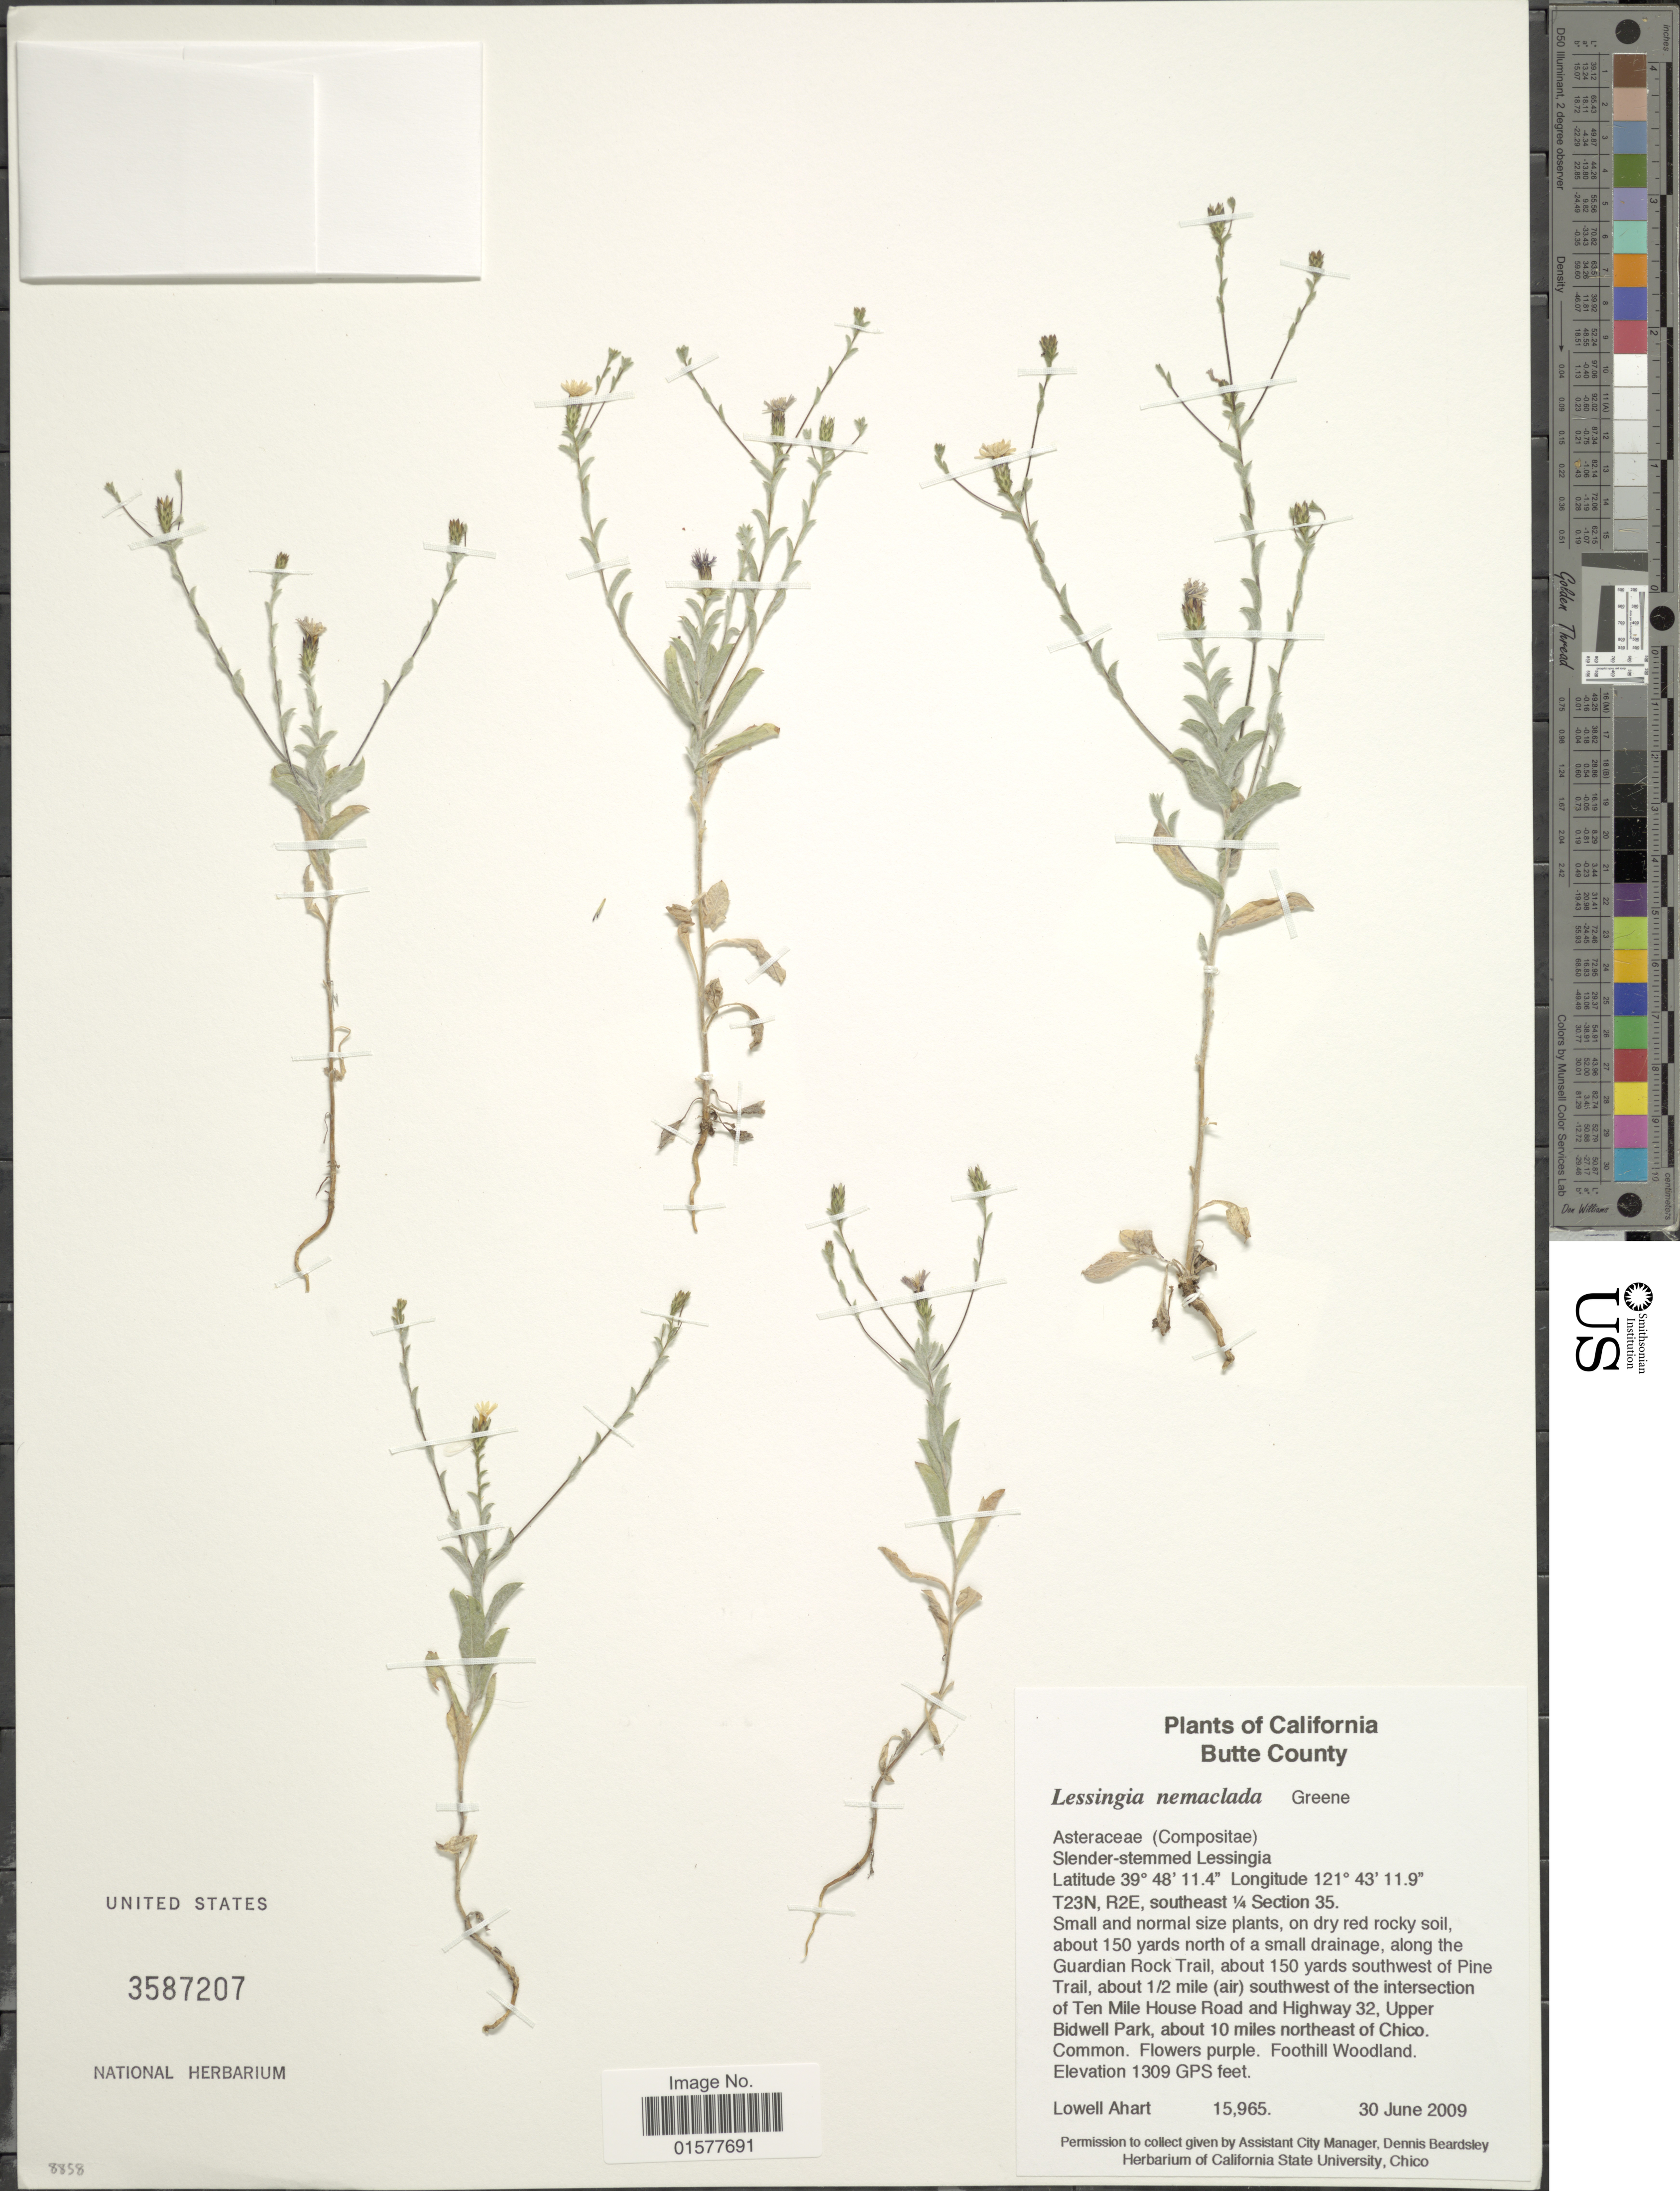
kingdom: Plantae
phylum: Tracheophyta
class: Magnoliopsida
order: Asterales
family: Asteraceae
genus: Lessingia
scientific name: Lessingia nemaclada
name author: Greene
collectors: L. Ahart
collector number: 15965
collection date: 2009-06-30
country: United States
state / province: California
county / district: Butte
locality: Butte County, About 150 yards north of a small drainage, along the Guardian Rock Trail, about 150 yards southwest of Pine Trail, about 1/2 mile (air) southwest of the intersection of Ten Mile House Road and Highway 32, Upper Bidwell Park, about 10 miles northeast of Chico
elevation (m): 399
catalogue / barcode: US 3587207